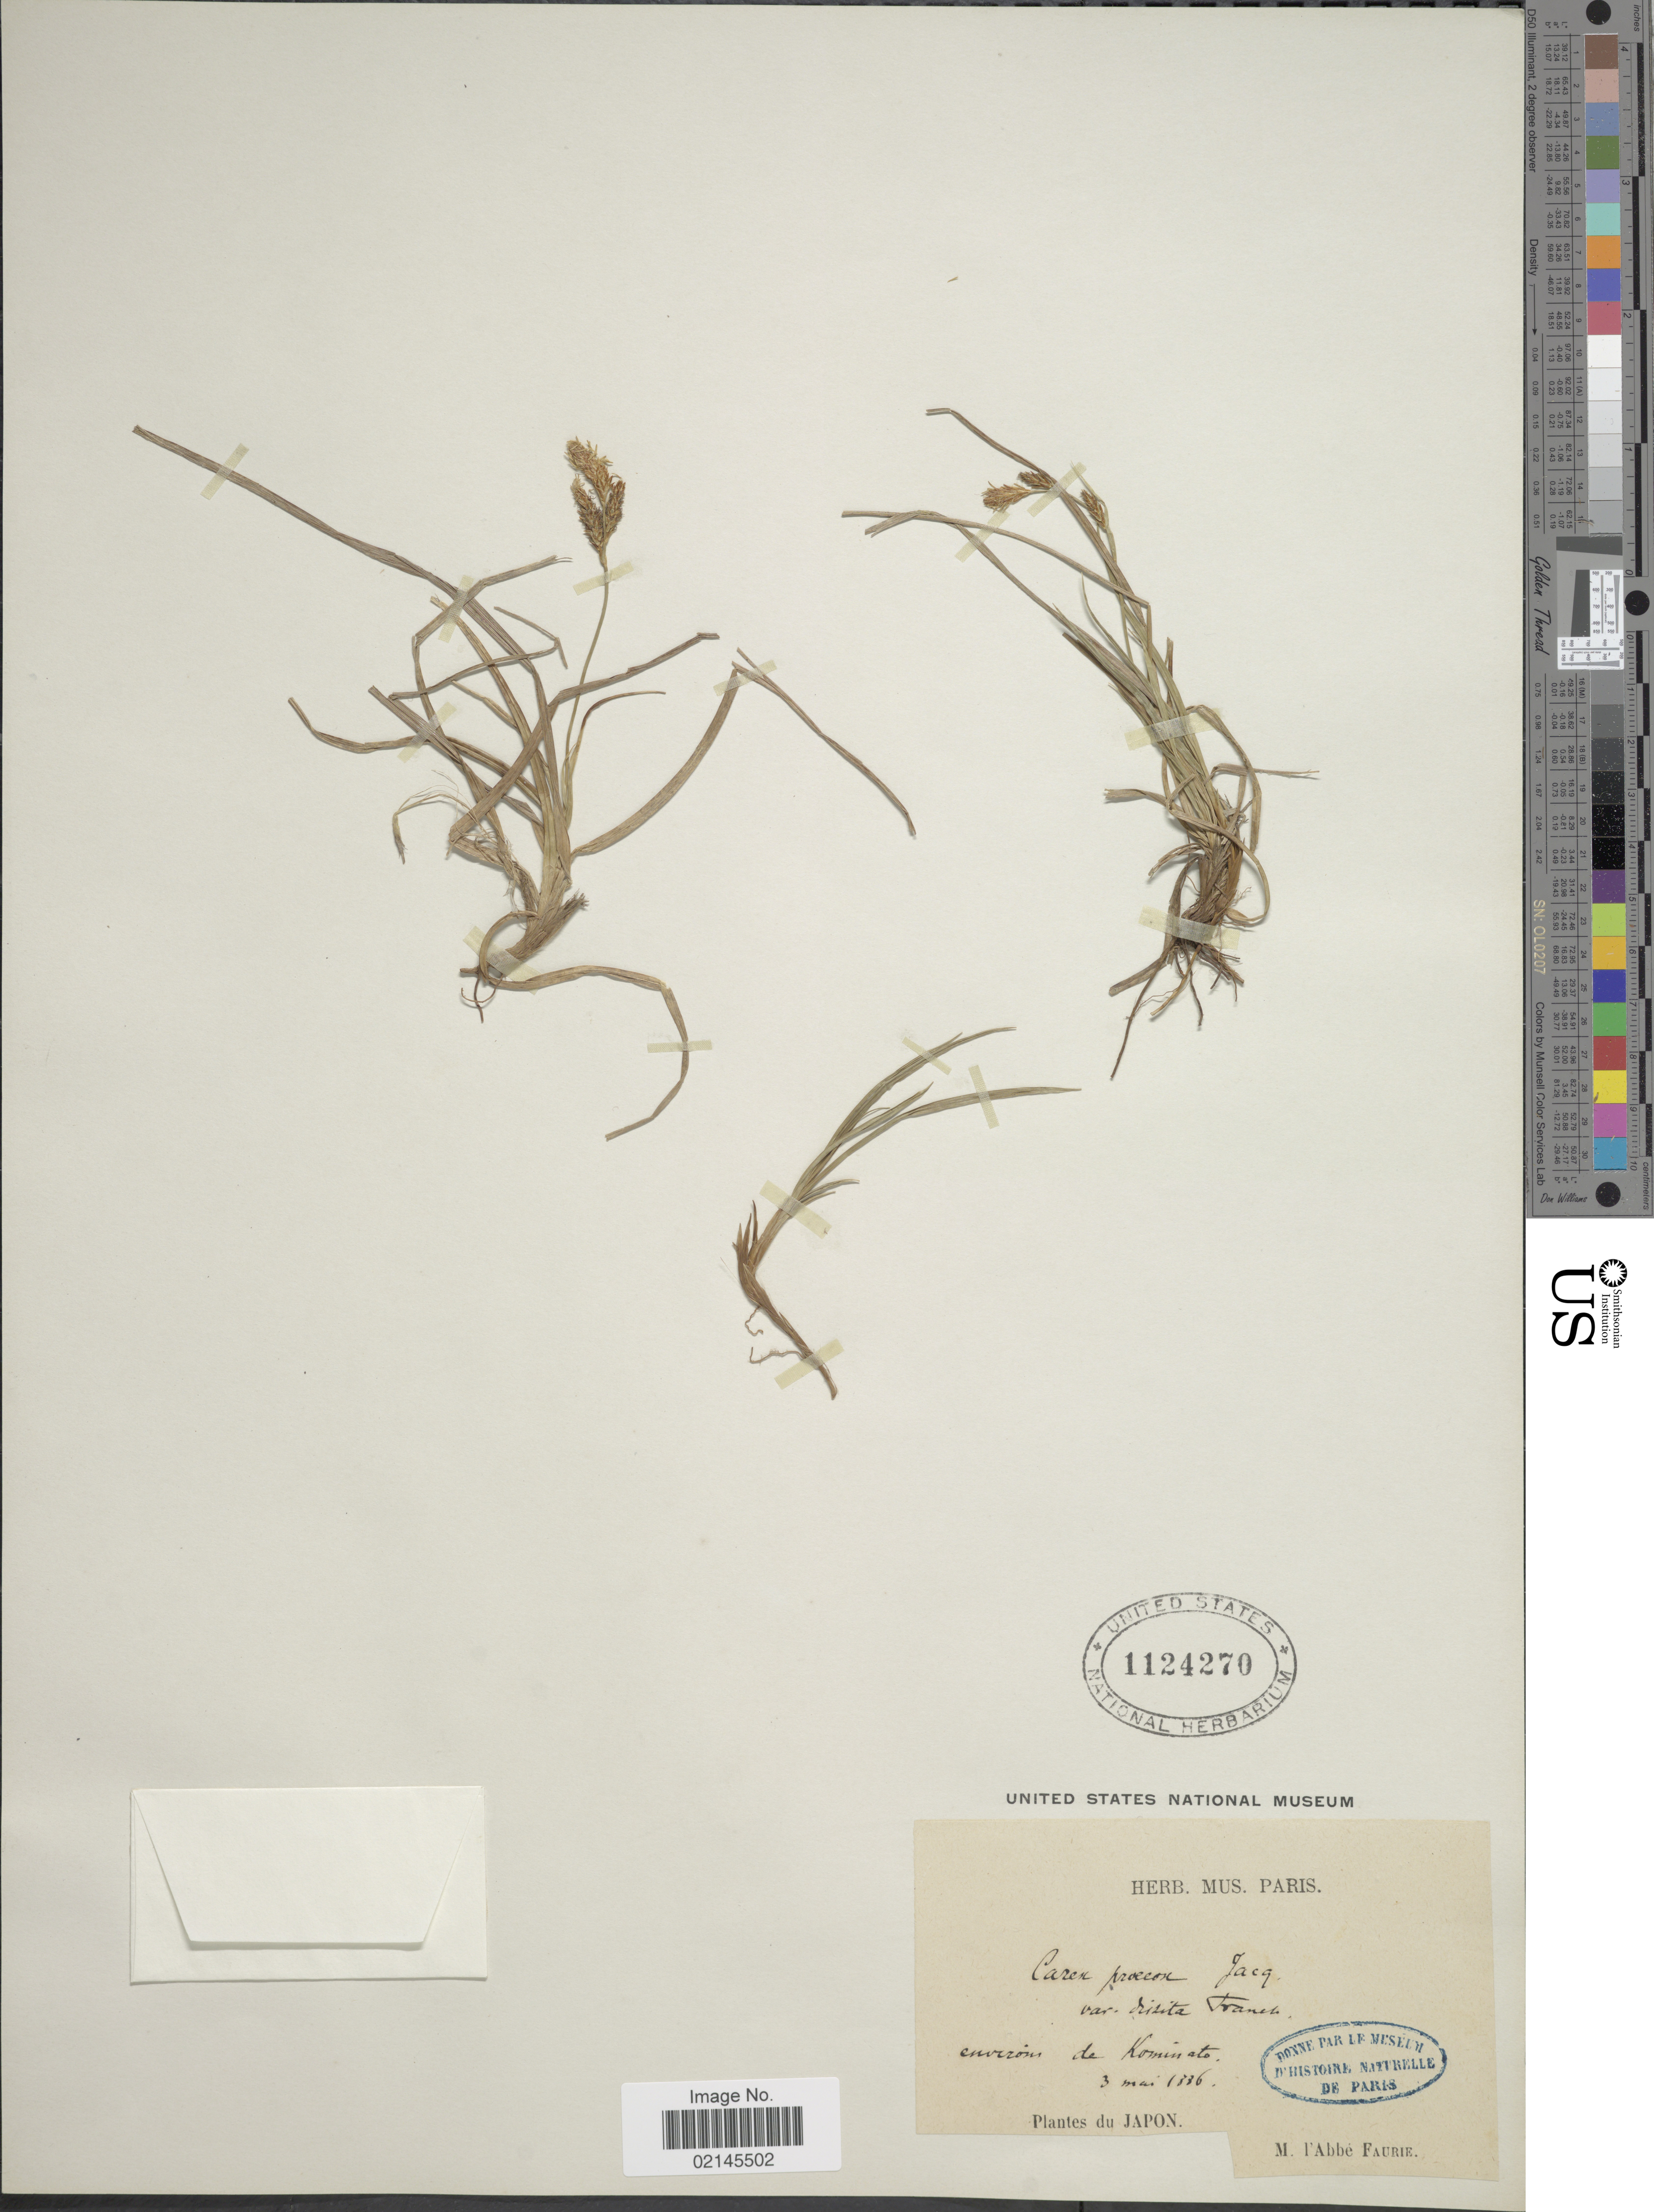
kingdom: Plantae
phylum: Tracheophyta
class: Liliopsida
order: Poales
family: Cyperaceae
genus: Carex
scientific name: Carex praecox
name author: Schreb.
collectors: A. Faurie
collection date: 1886-05-03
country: Japan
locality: Environ de Kominato.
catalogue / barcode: US 1124270